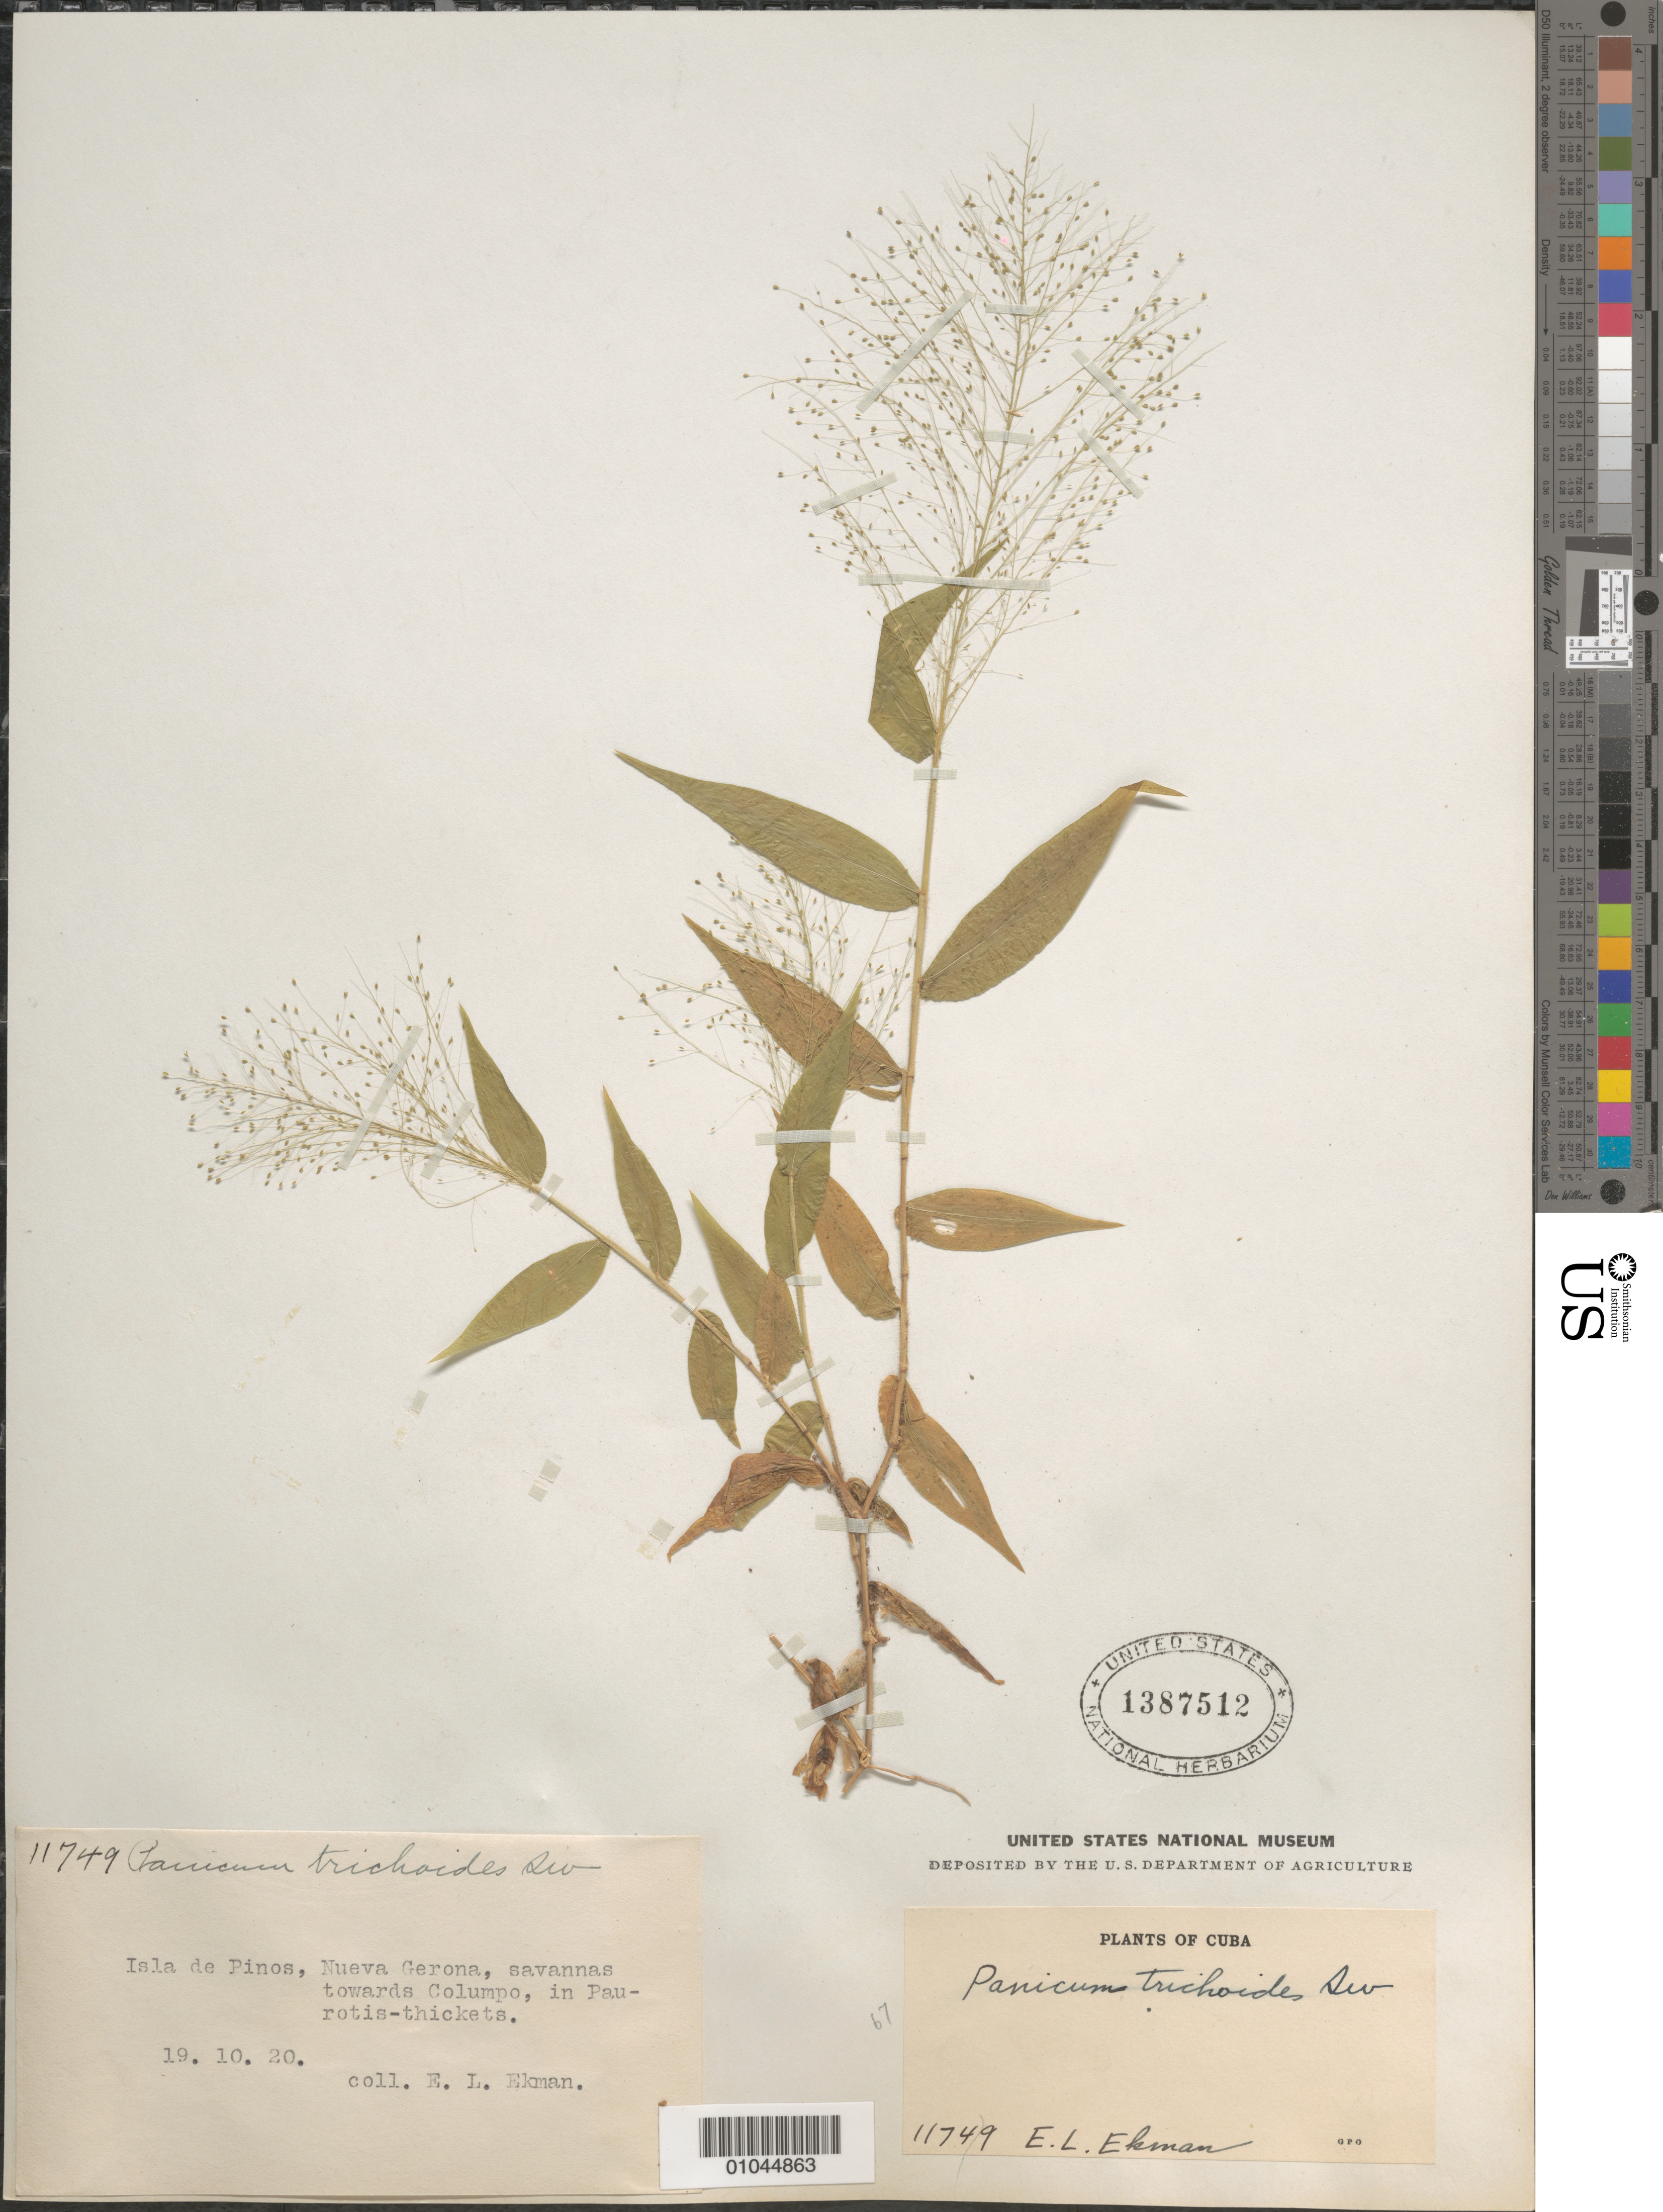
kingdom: Plantae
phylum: Tracheophyta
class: Liliopsida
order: Poales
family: Poaceae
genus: Panicum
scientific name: Panicum trichoides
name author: Sw.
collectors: E. L. Ekman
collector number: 11749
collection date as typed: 19 Oct 1920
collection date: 1920-10-19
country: Cuba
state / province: Isla de la Juventud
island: Isla de la Juventud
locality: Nueva Gerona, towards Columpo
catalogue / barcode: US 1387512